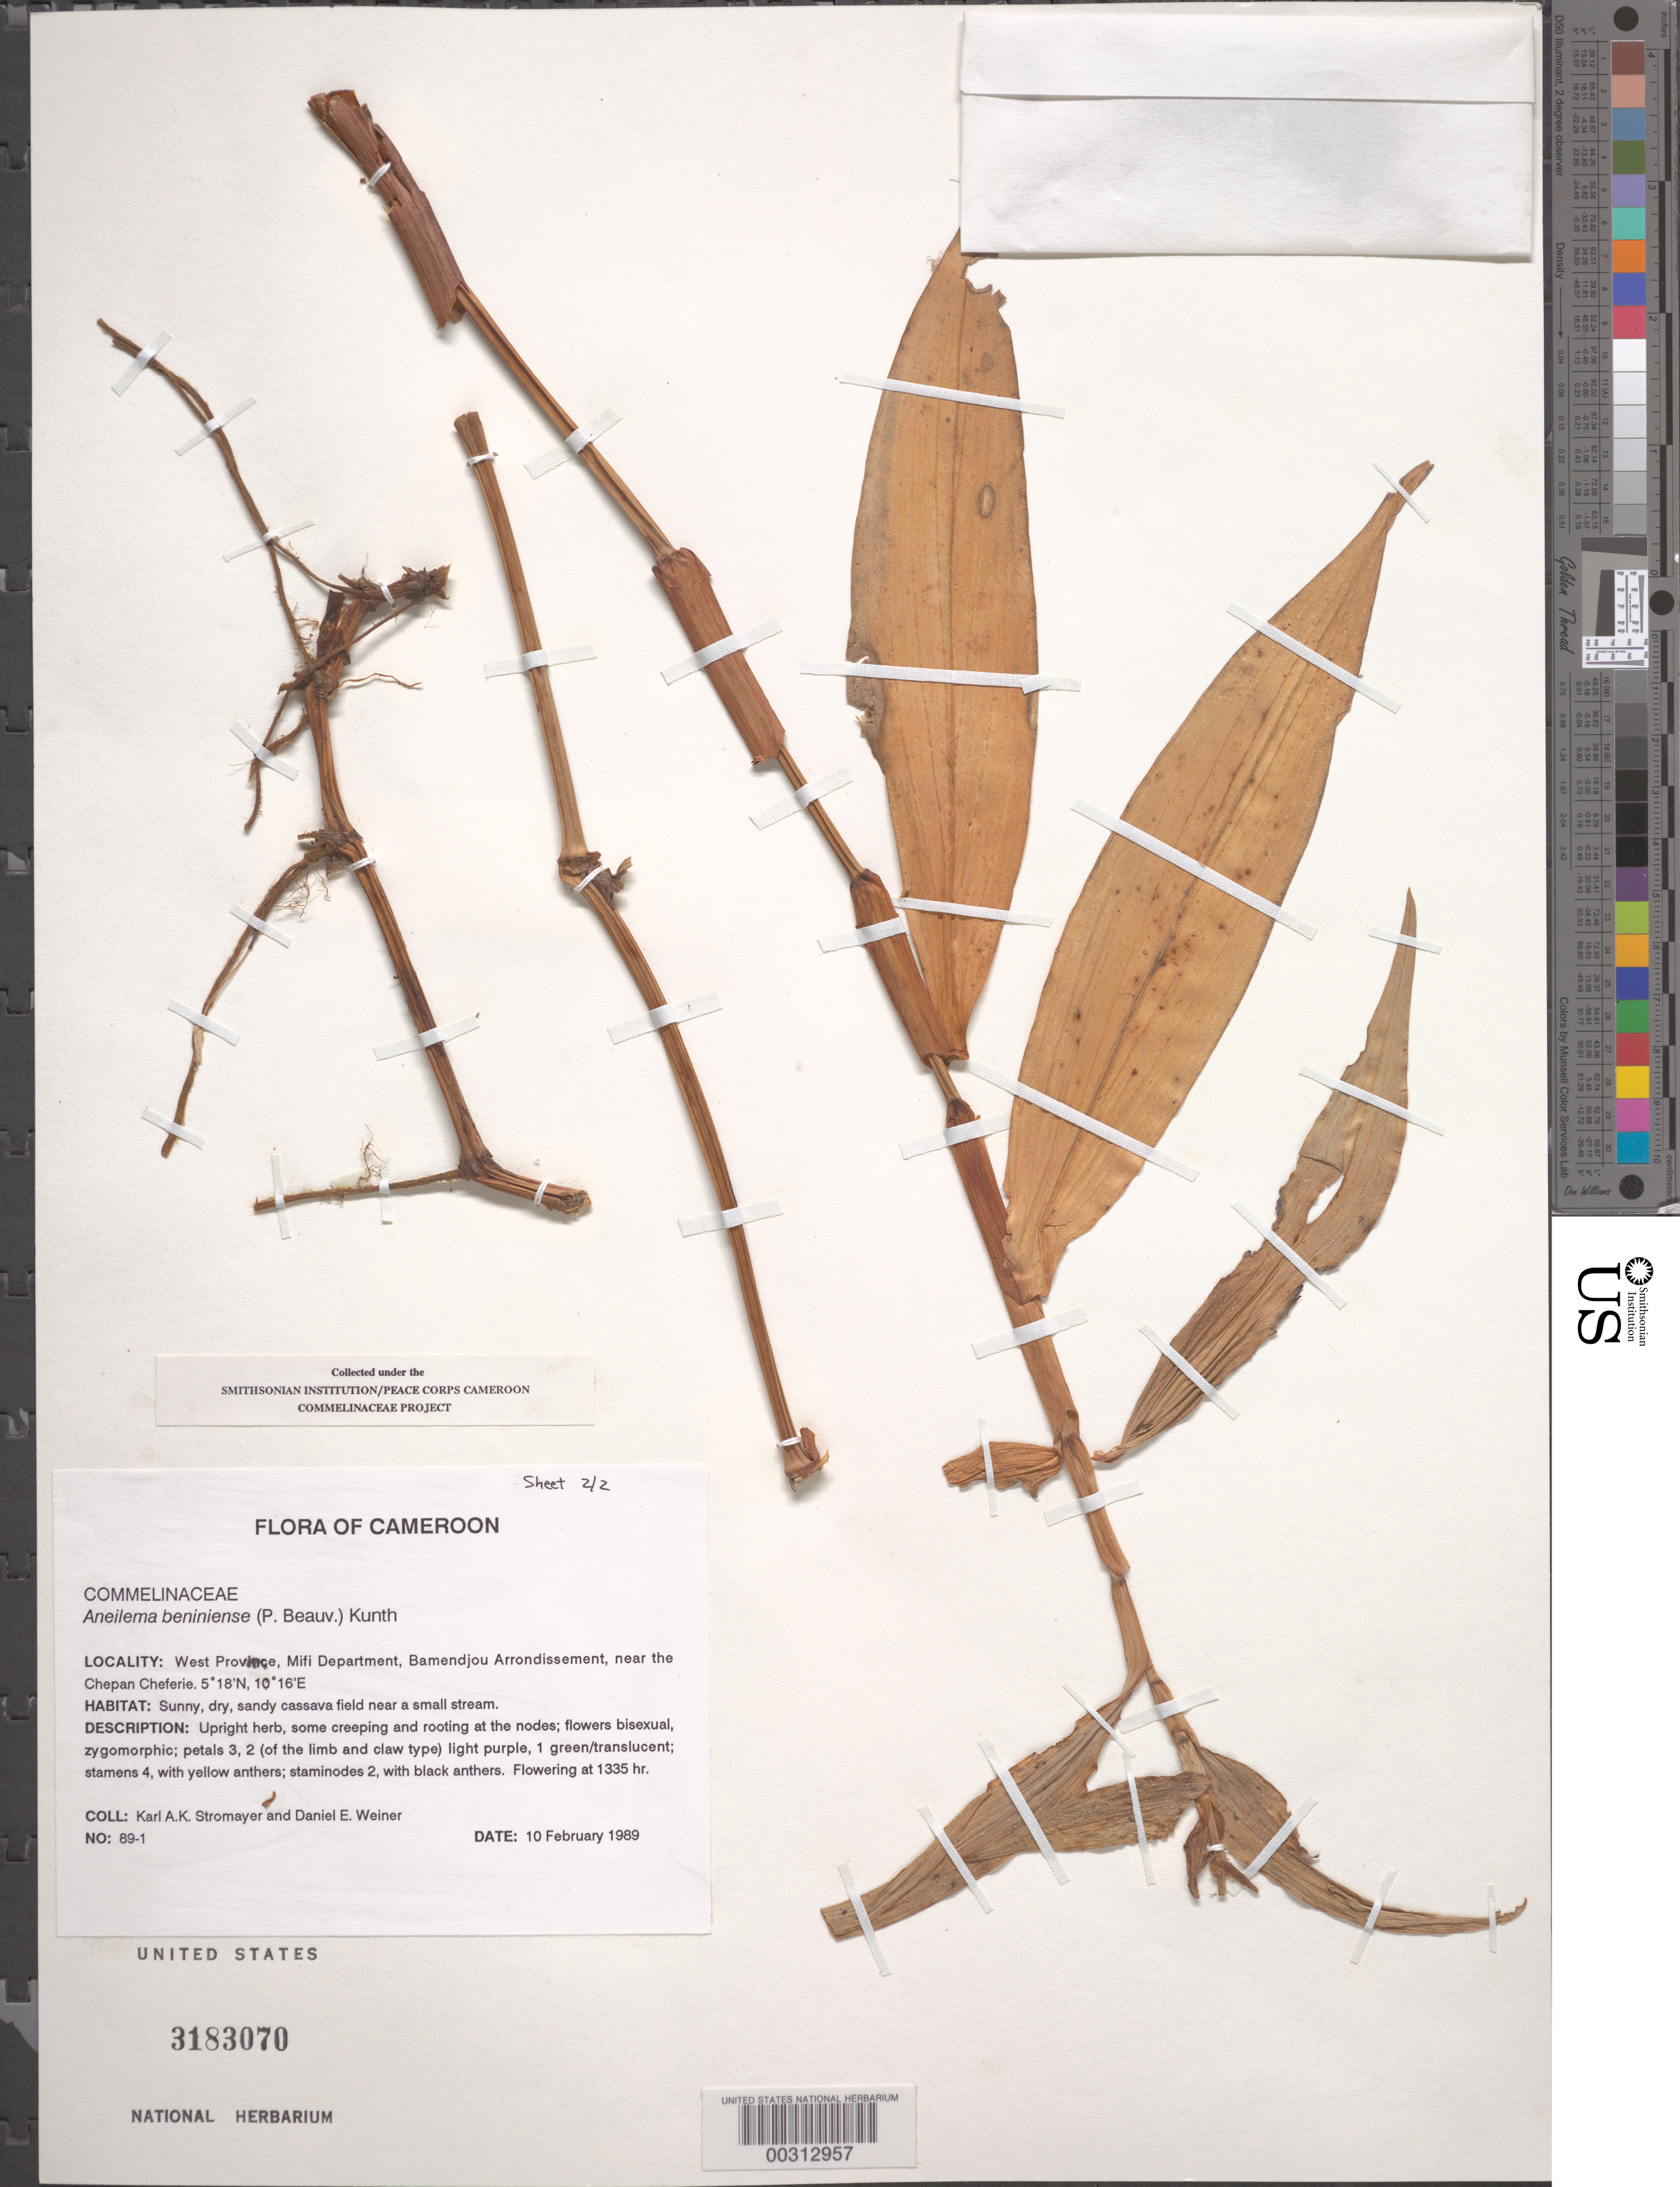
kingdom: Plantae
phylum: Tracheophyta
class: Liliopsida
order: Commelinales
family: Commelinaceae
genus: Aneilema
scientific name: Aneilema beniniense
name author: (P. Beauv.) Kunth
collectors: K. A. Stromayer & D. Weiner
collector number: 89-1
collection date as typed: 10 Feb 1989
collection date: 1989-02-10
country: Cameroon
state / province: Ouest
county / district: Mifi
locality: Bamendjou arrondissement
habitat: Sunny, dry, sandy cassava field near a small stream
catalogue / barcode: US 3183070